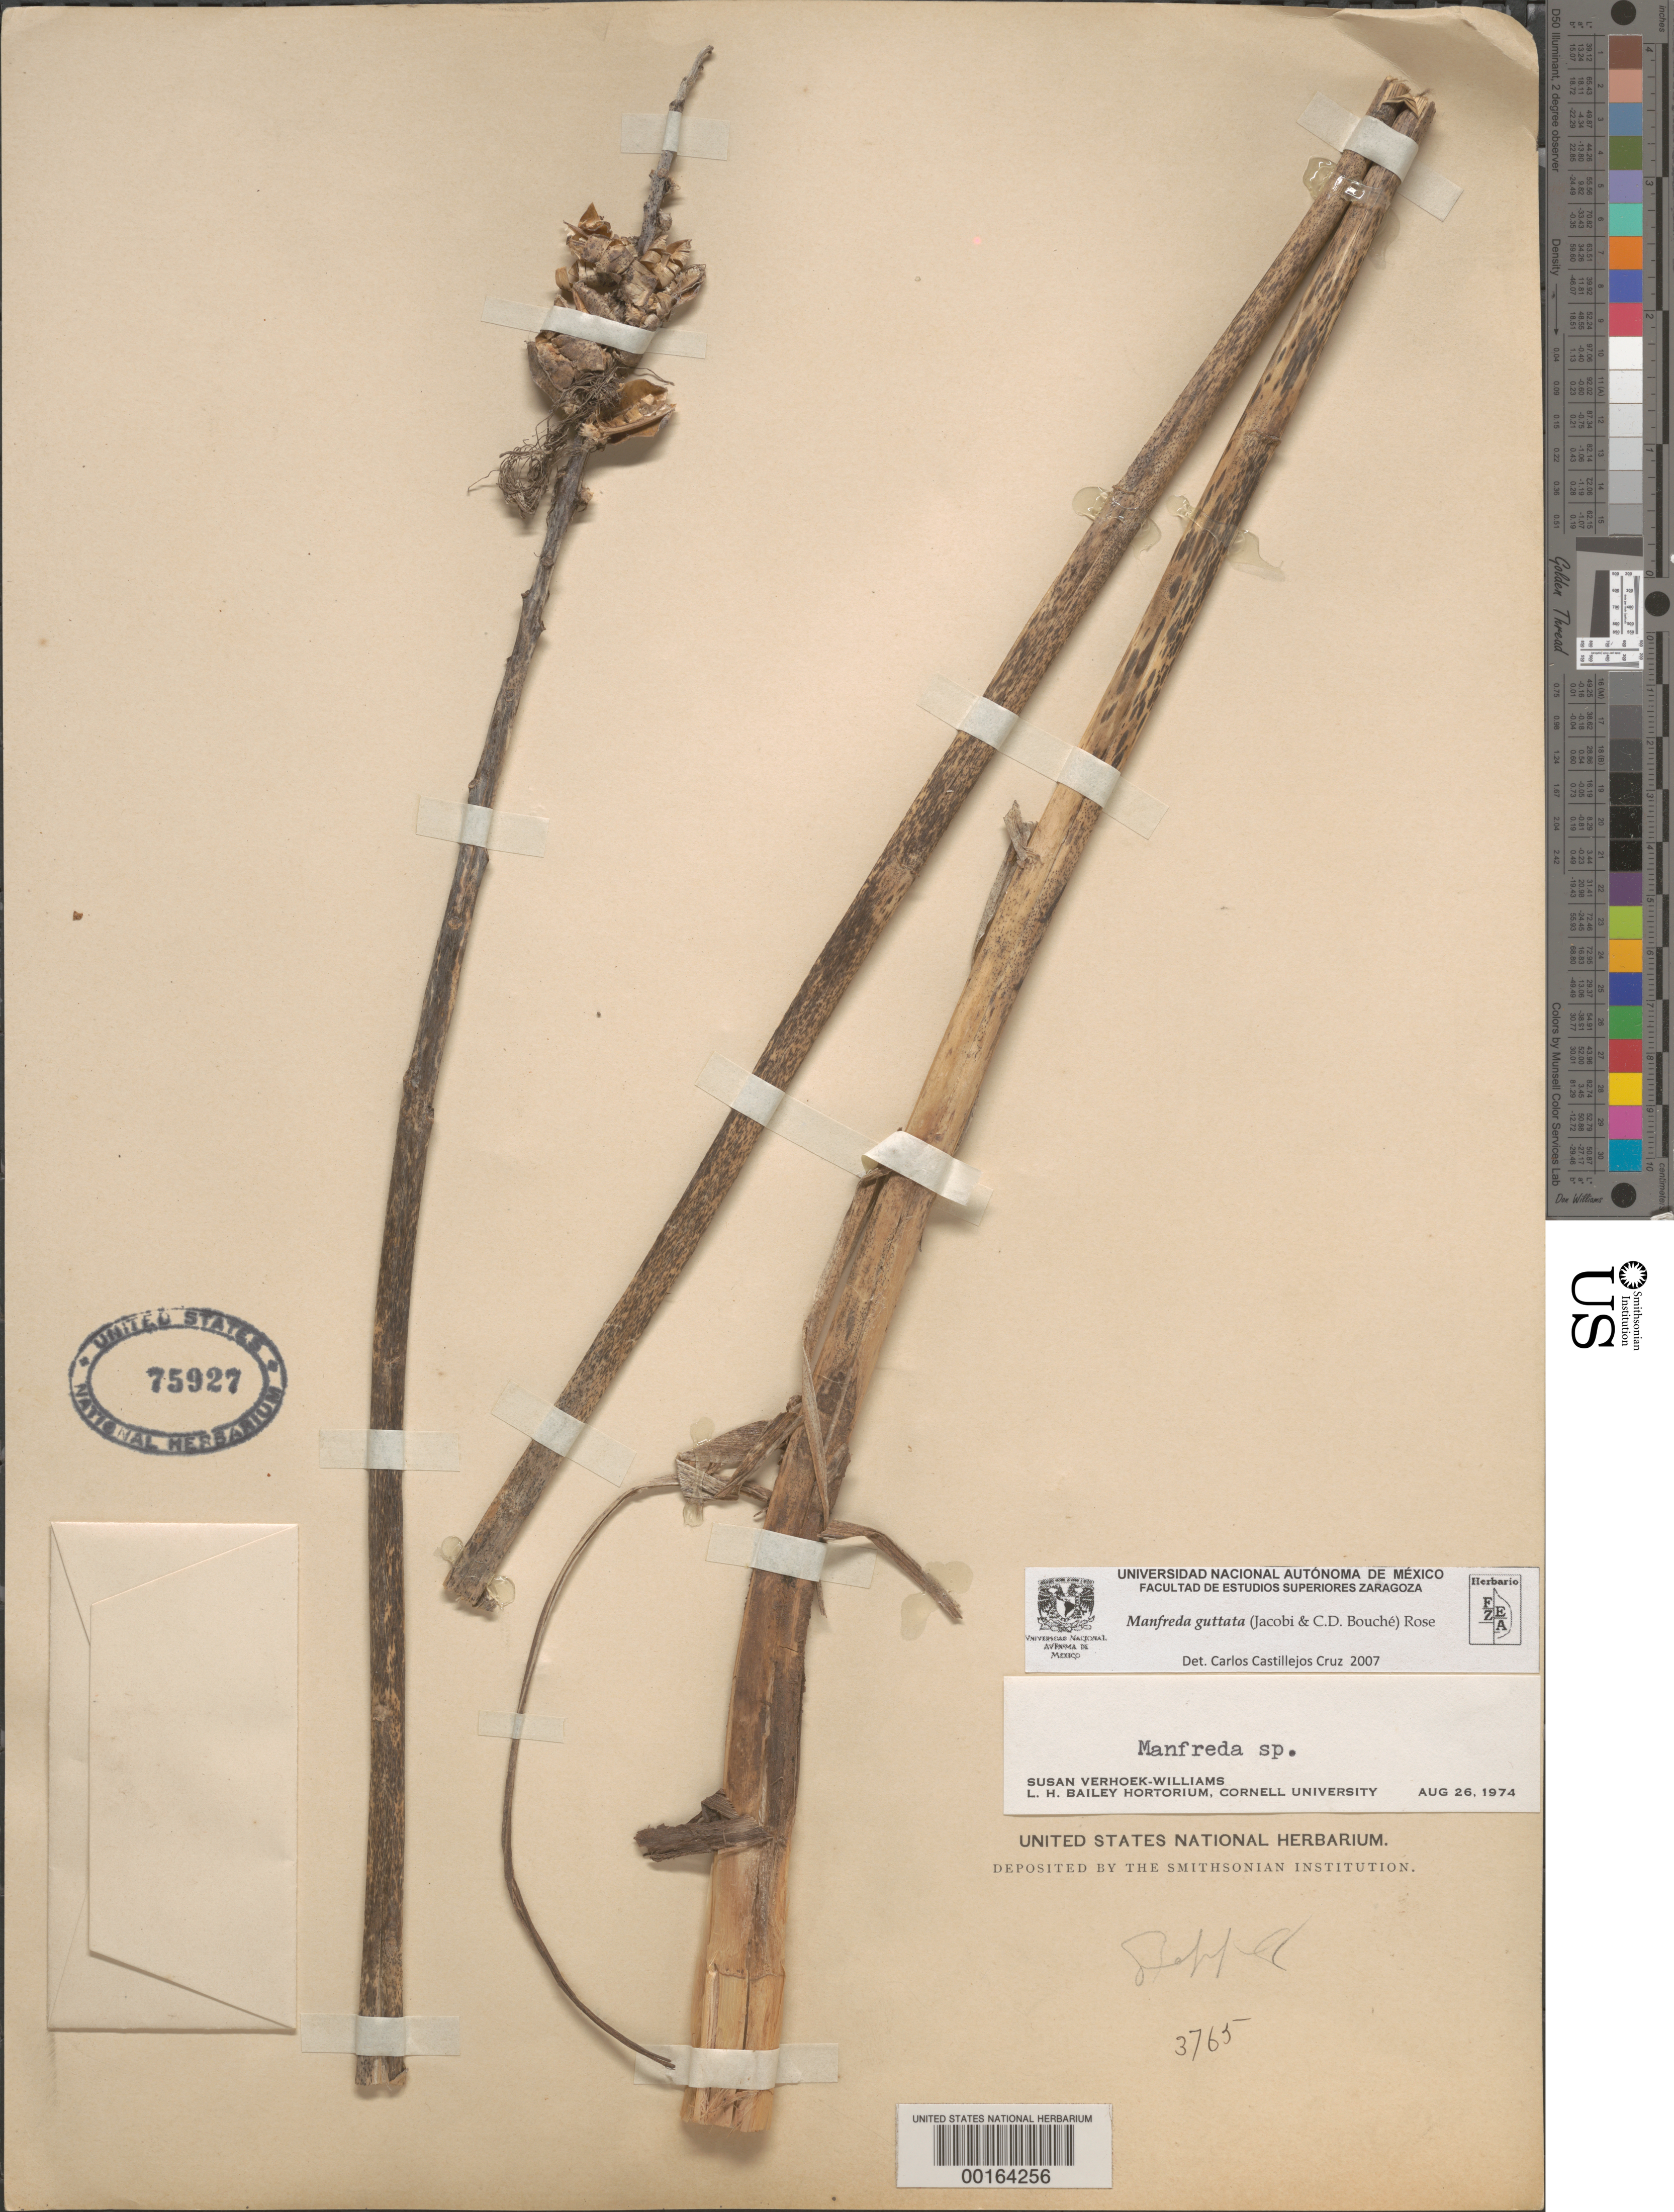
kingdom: Plantae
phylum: Tracheophyta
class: Liliopsida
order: Asparagales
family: Asparagaceae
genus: Manfreda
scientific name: Manfreda guttata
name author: (Jacobi & C.D. Bouché) Rose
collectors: J. N. Rose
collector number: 3765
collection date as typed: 11 Sep 1920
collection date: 1920-09-11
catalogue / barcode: US 75927